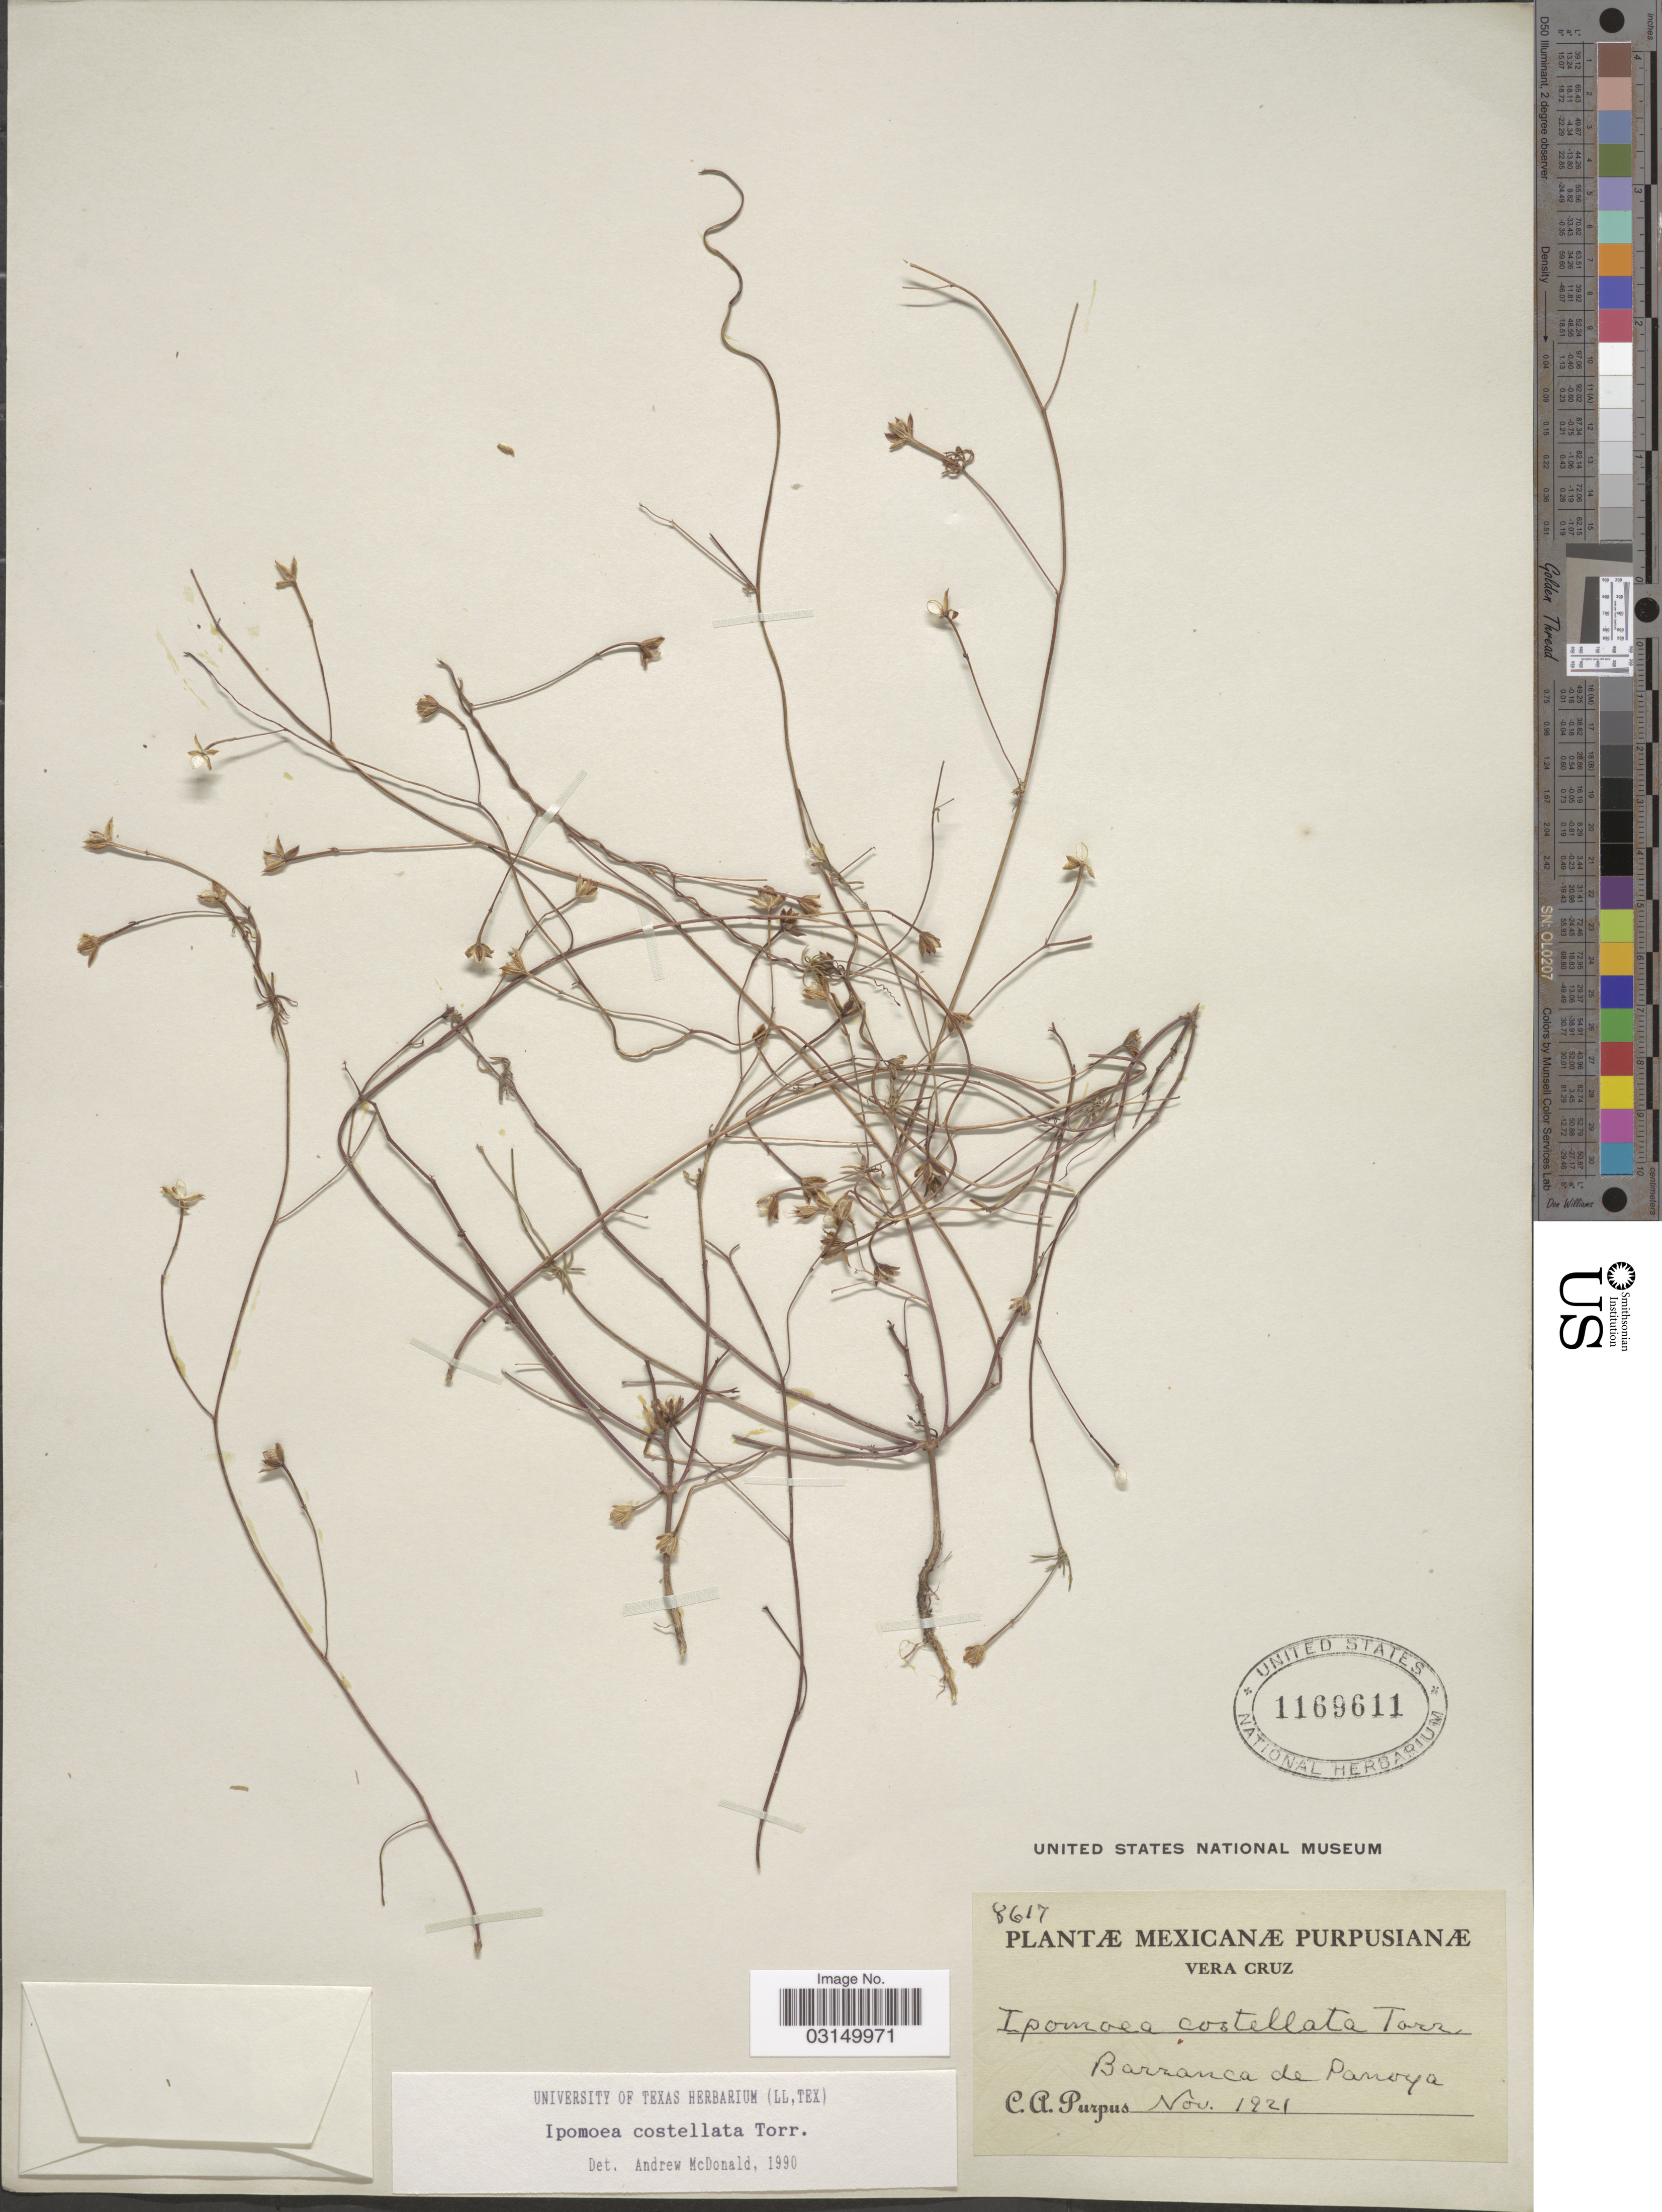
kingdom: Plantae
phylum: Tracheophyta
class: Magnoliopsida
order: Solanales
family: Convolvulaceae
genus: Ipomoea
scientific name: Ipomoea costellata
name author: Torr.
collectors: C. A. Purpus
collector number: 8617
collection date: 1921-11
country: Mexico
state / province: Veracruz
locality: Vera Cruz, Barranca de Panoya.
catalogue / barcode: US 1169611